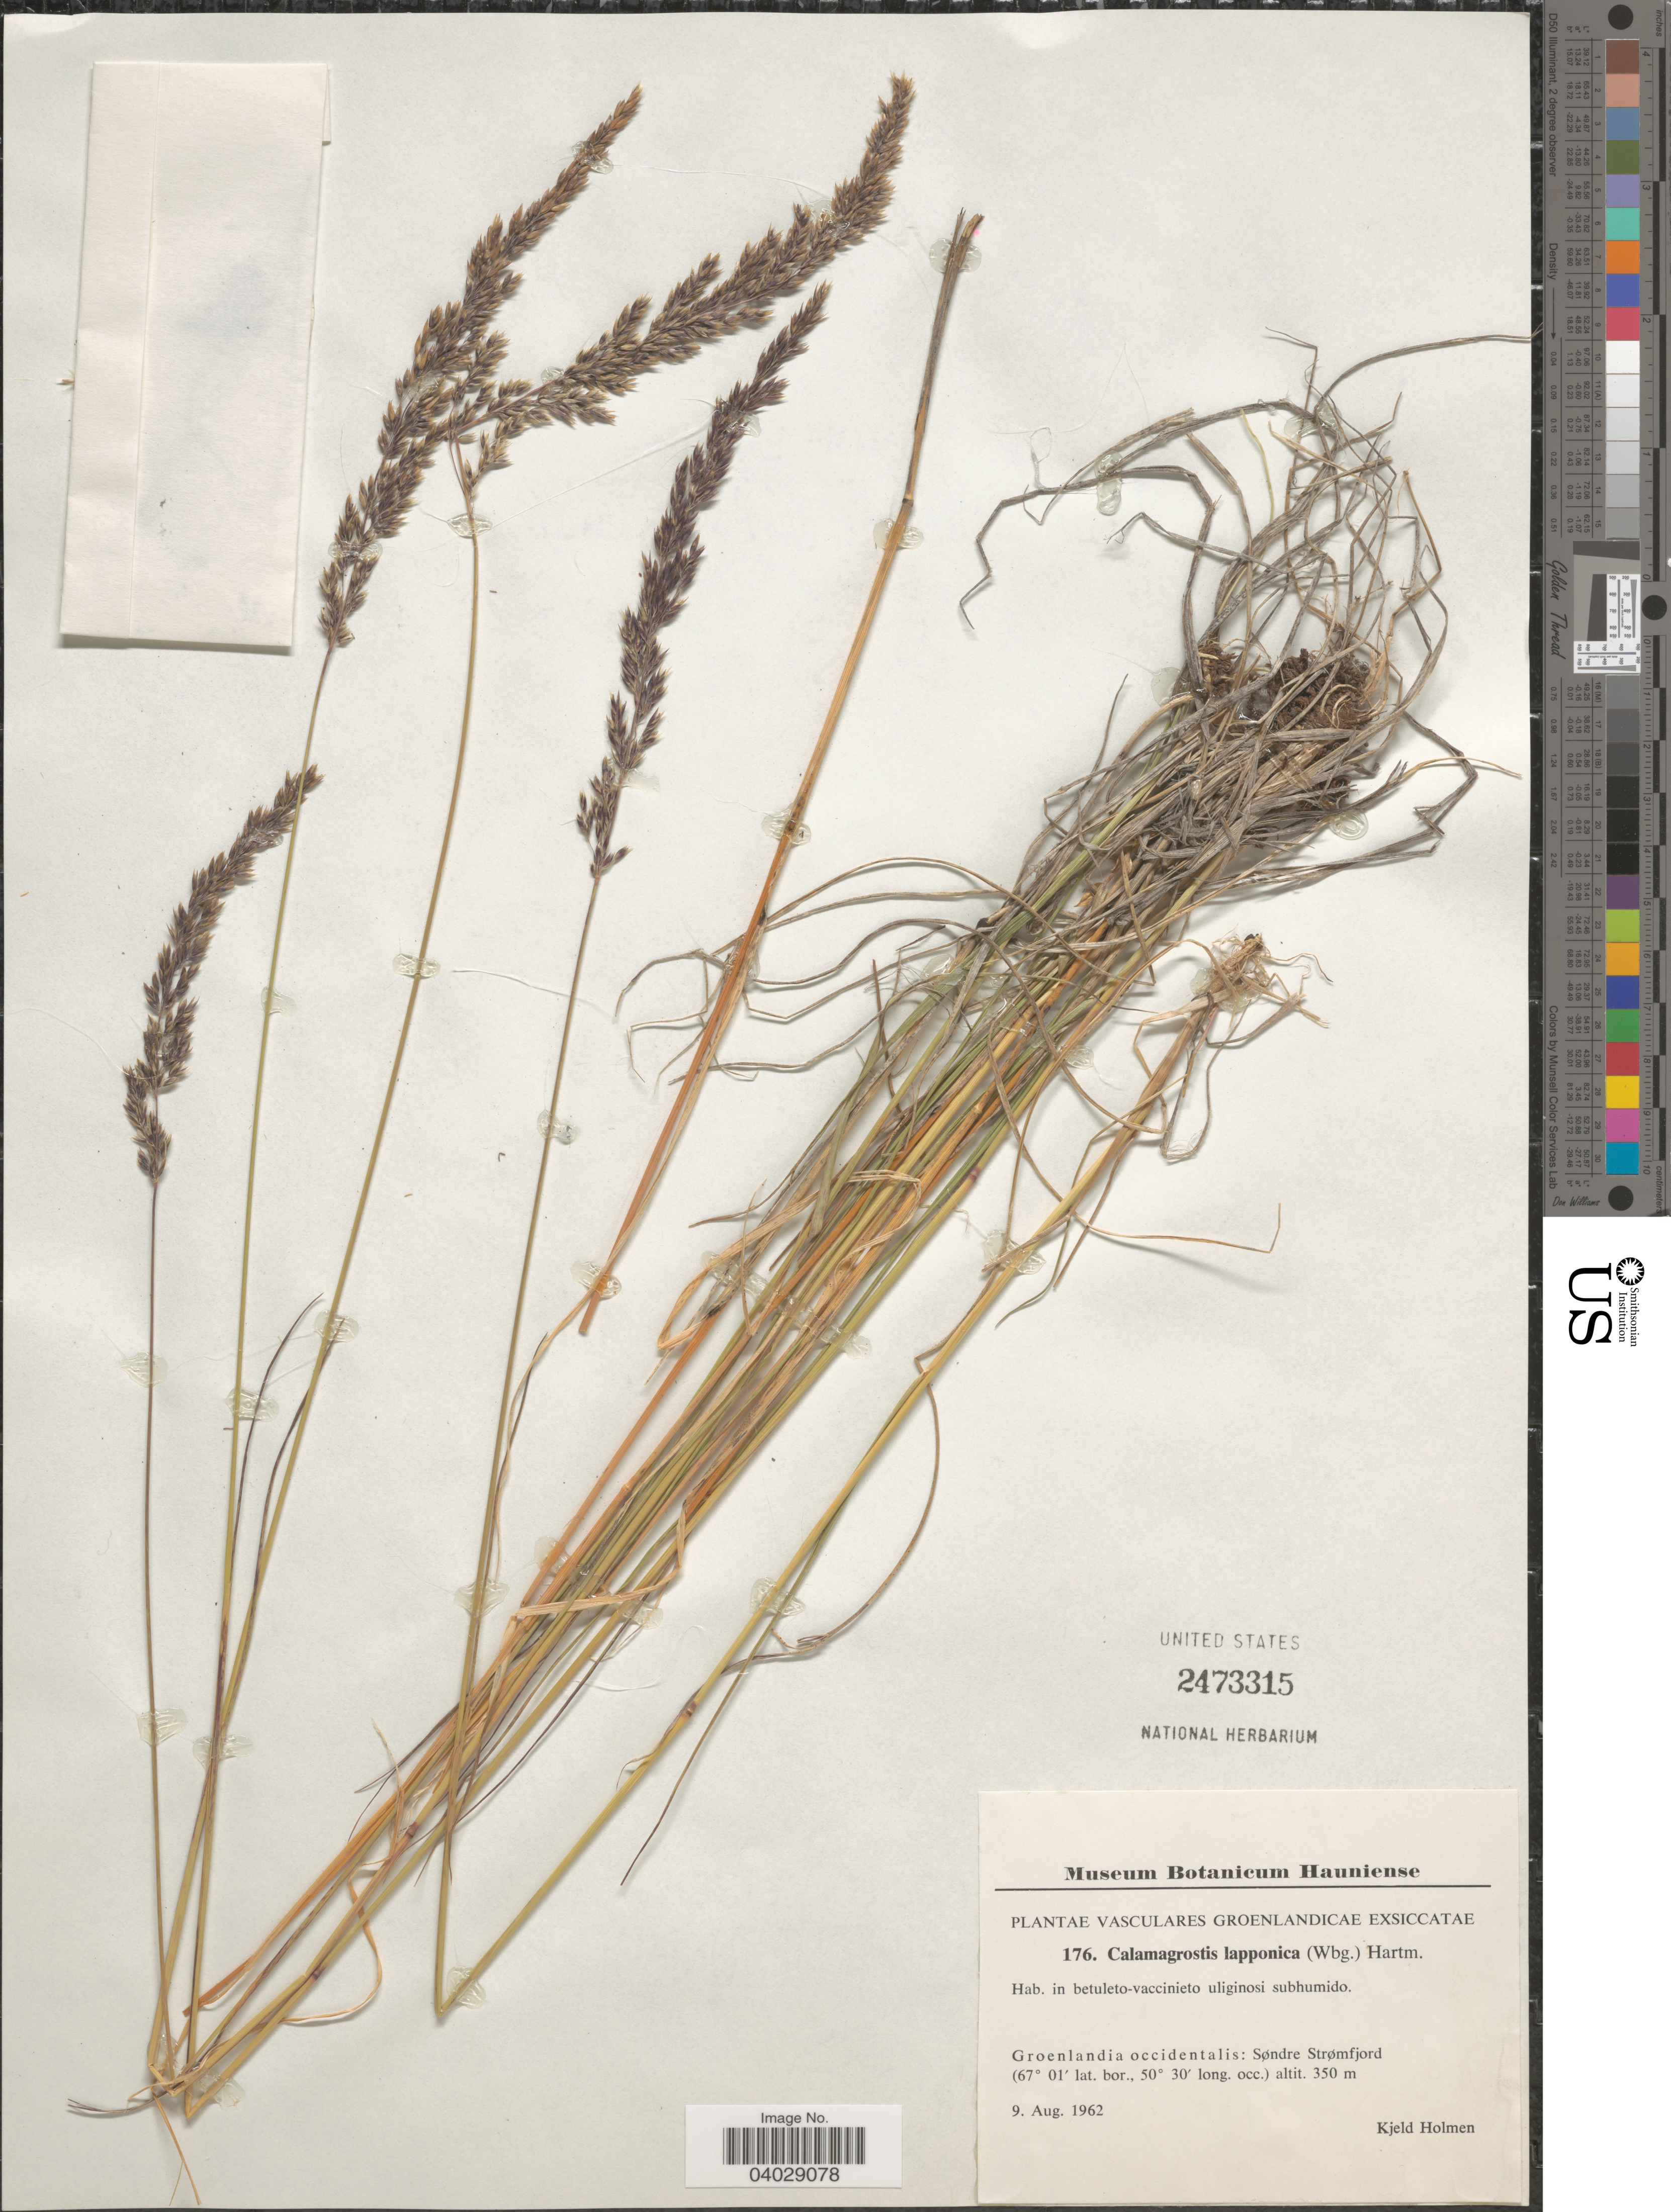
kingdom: Plantae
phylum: Tracheophyta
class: Liliopsida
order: Poales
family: Poaceae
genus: Calamagrostis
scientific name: Calamagrostis lapponica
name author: (Wahlenb.) Hartm.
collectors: K. A. Holmen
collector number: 176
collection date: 1962-08-09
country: Greenland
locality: Groenlandicae. Groenlandia occidentalis: Søndre Strømfjord.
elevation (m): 350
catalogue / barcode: US 2473315